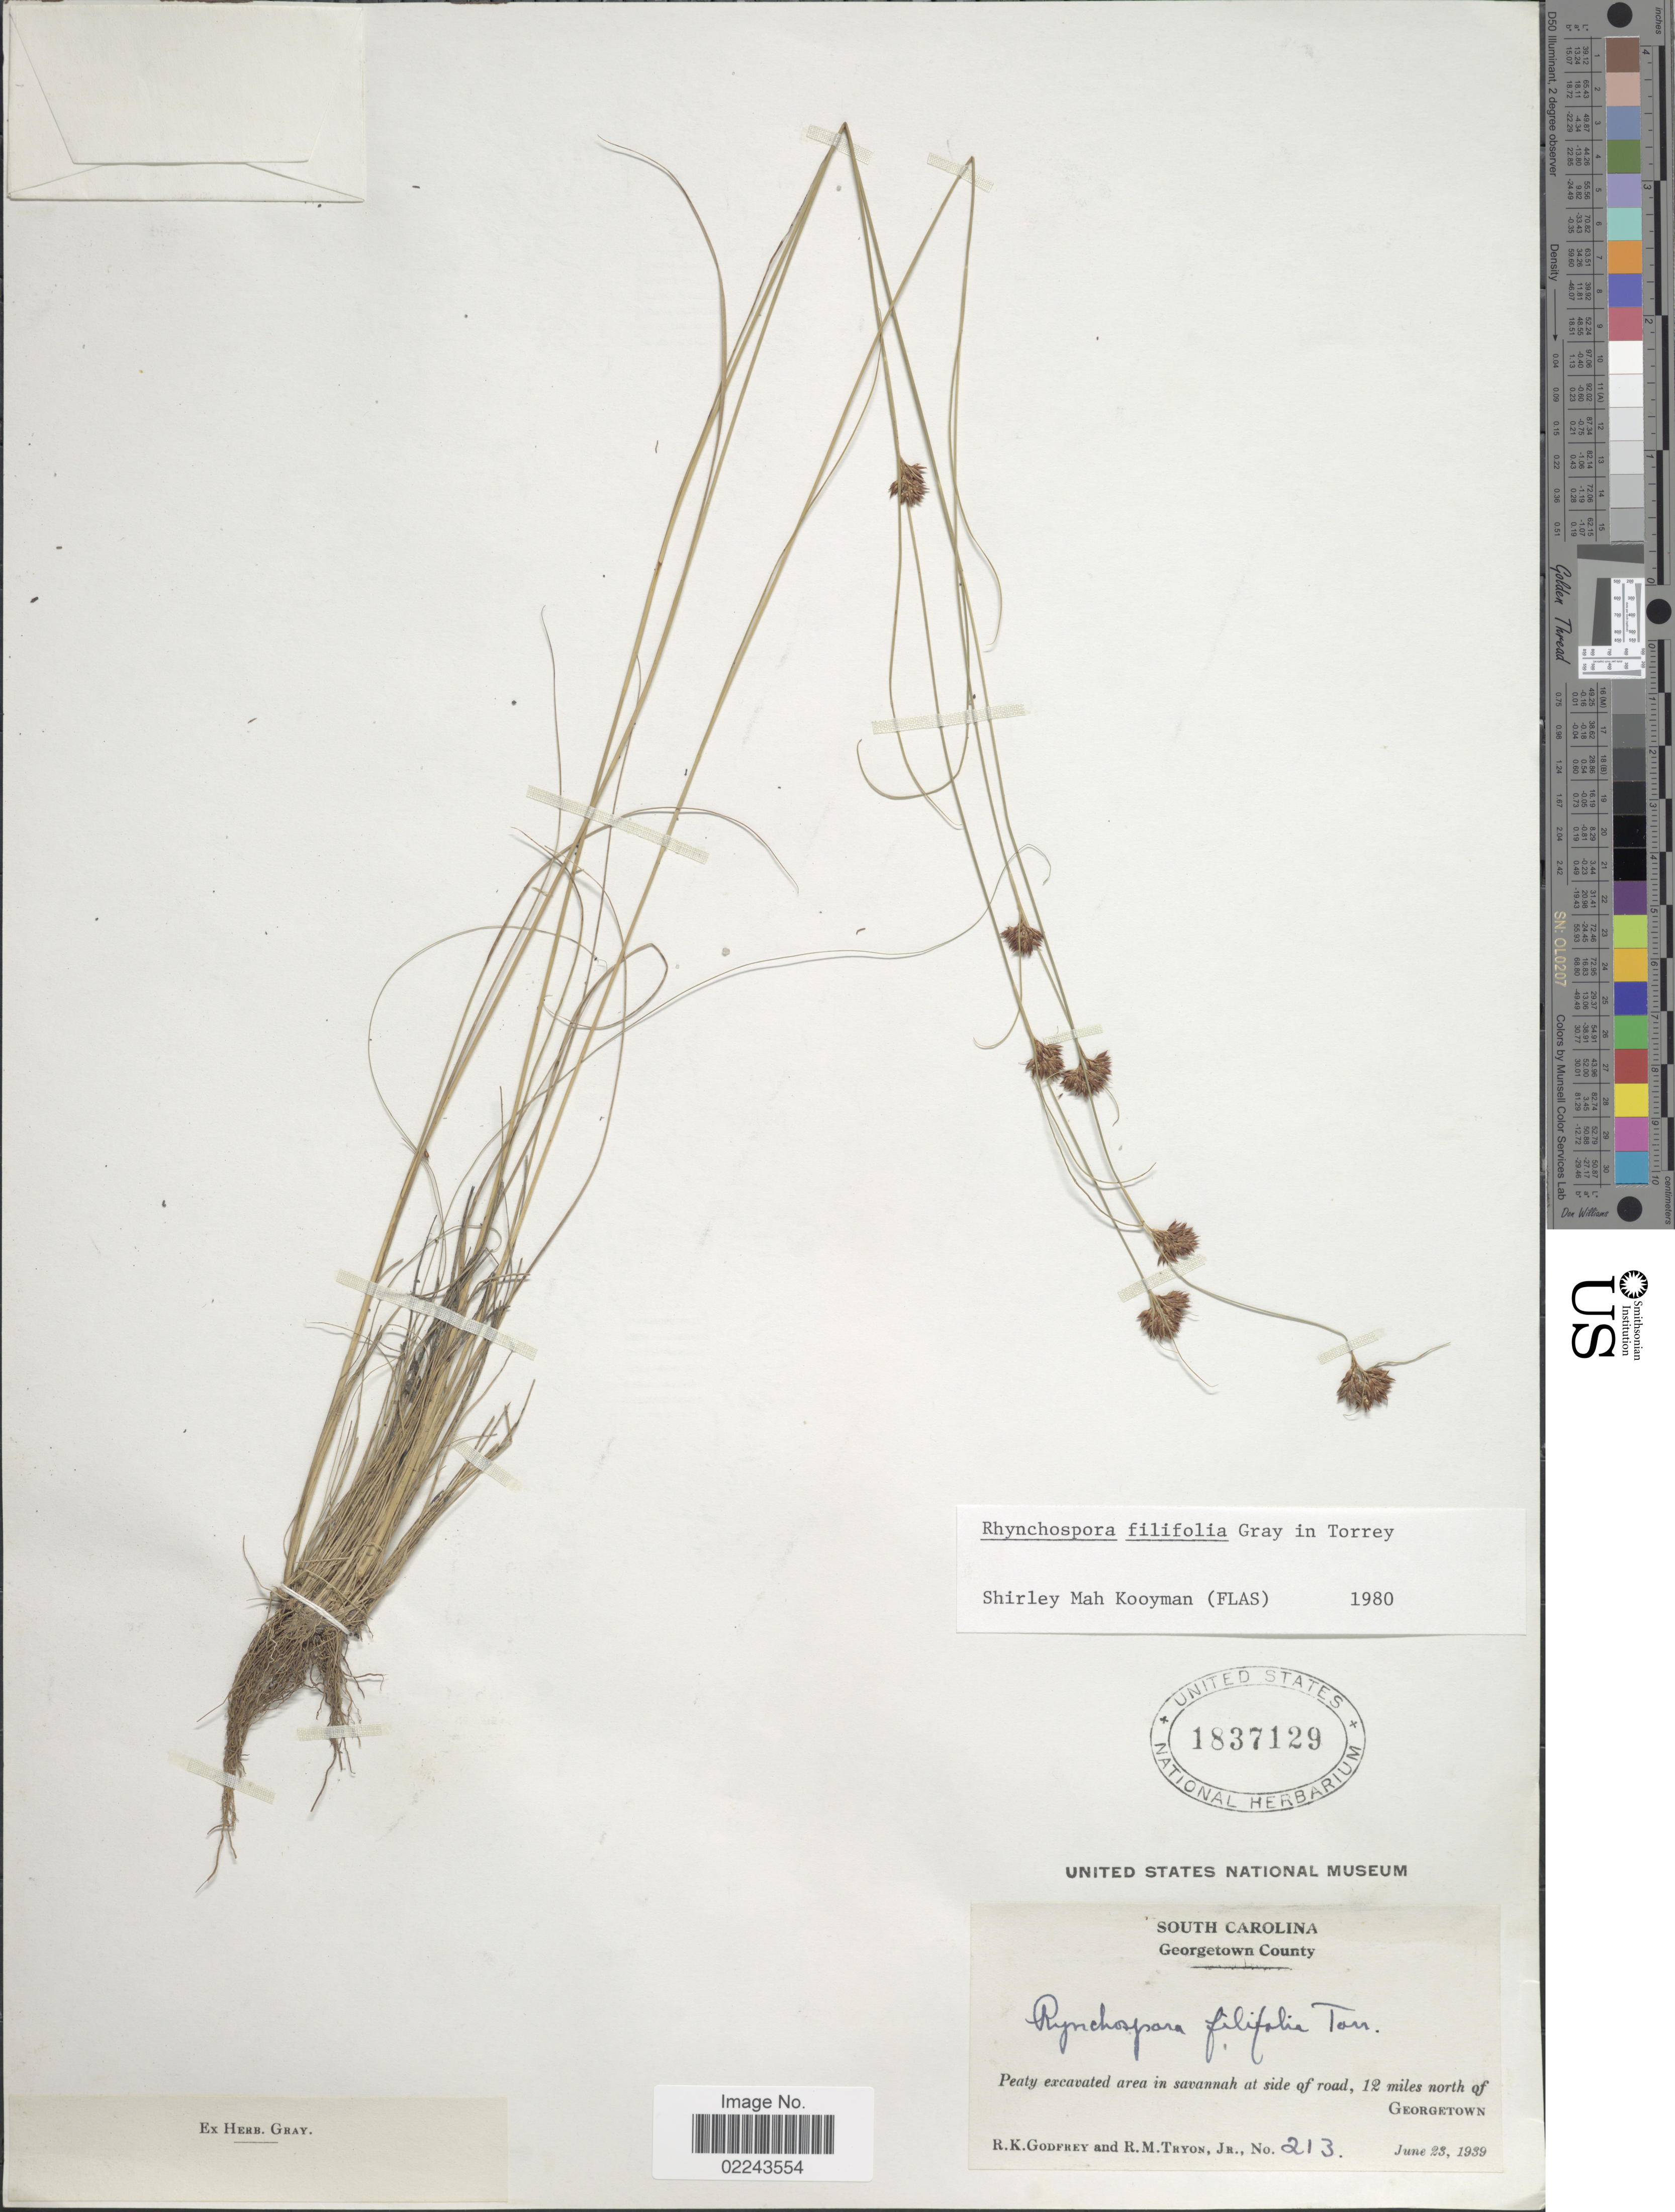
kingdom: Plantae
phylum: Tracheophyta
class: Liliopsida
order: Poales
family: Cyperaceae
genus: Rhynchospora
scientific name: Rhynchospora filifolia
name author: A. Gray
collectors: R. K. Godfrey & R. M. Tryon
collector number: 213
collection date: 1939-06-23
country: United States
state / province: South Carolina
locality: Georgetown County, 12 miles north of Georgetown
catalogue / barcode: US 1837129